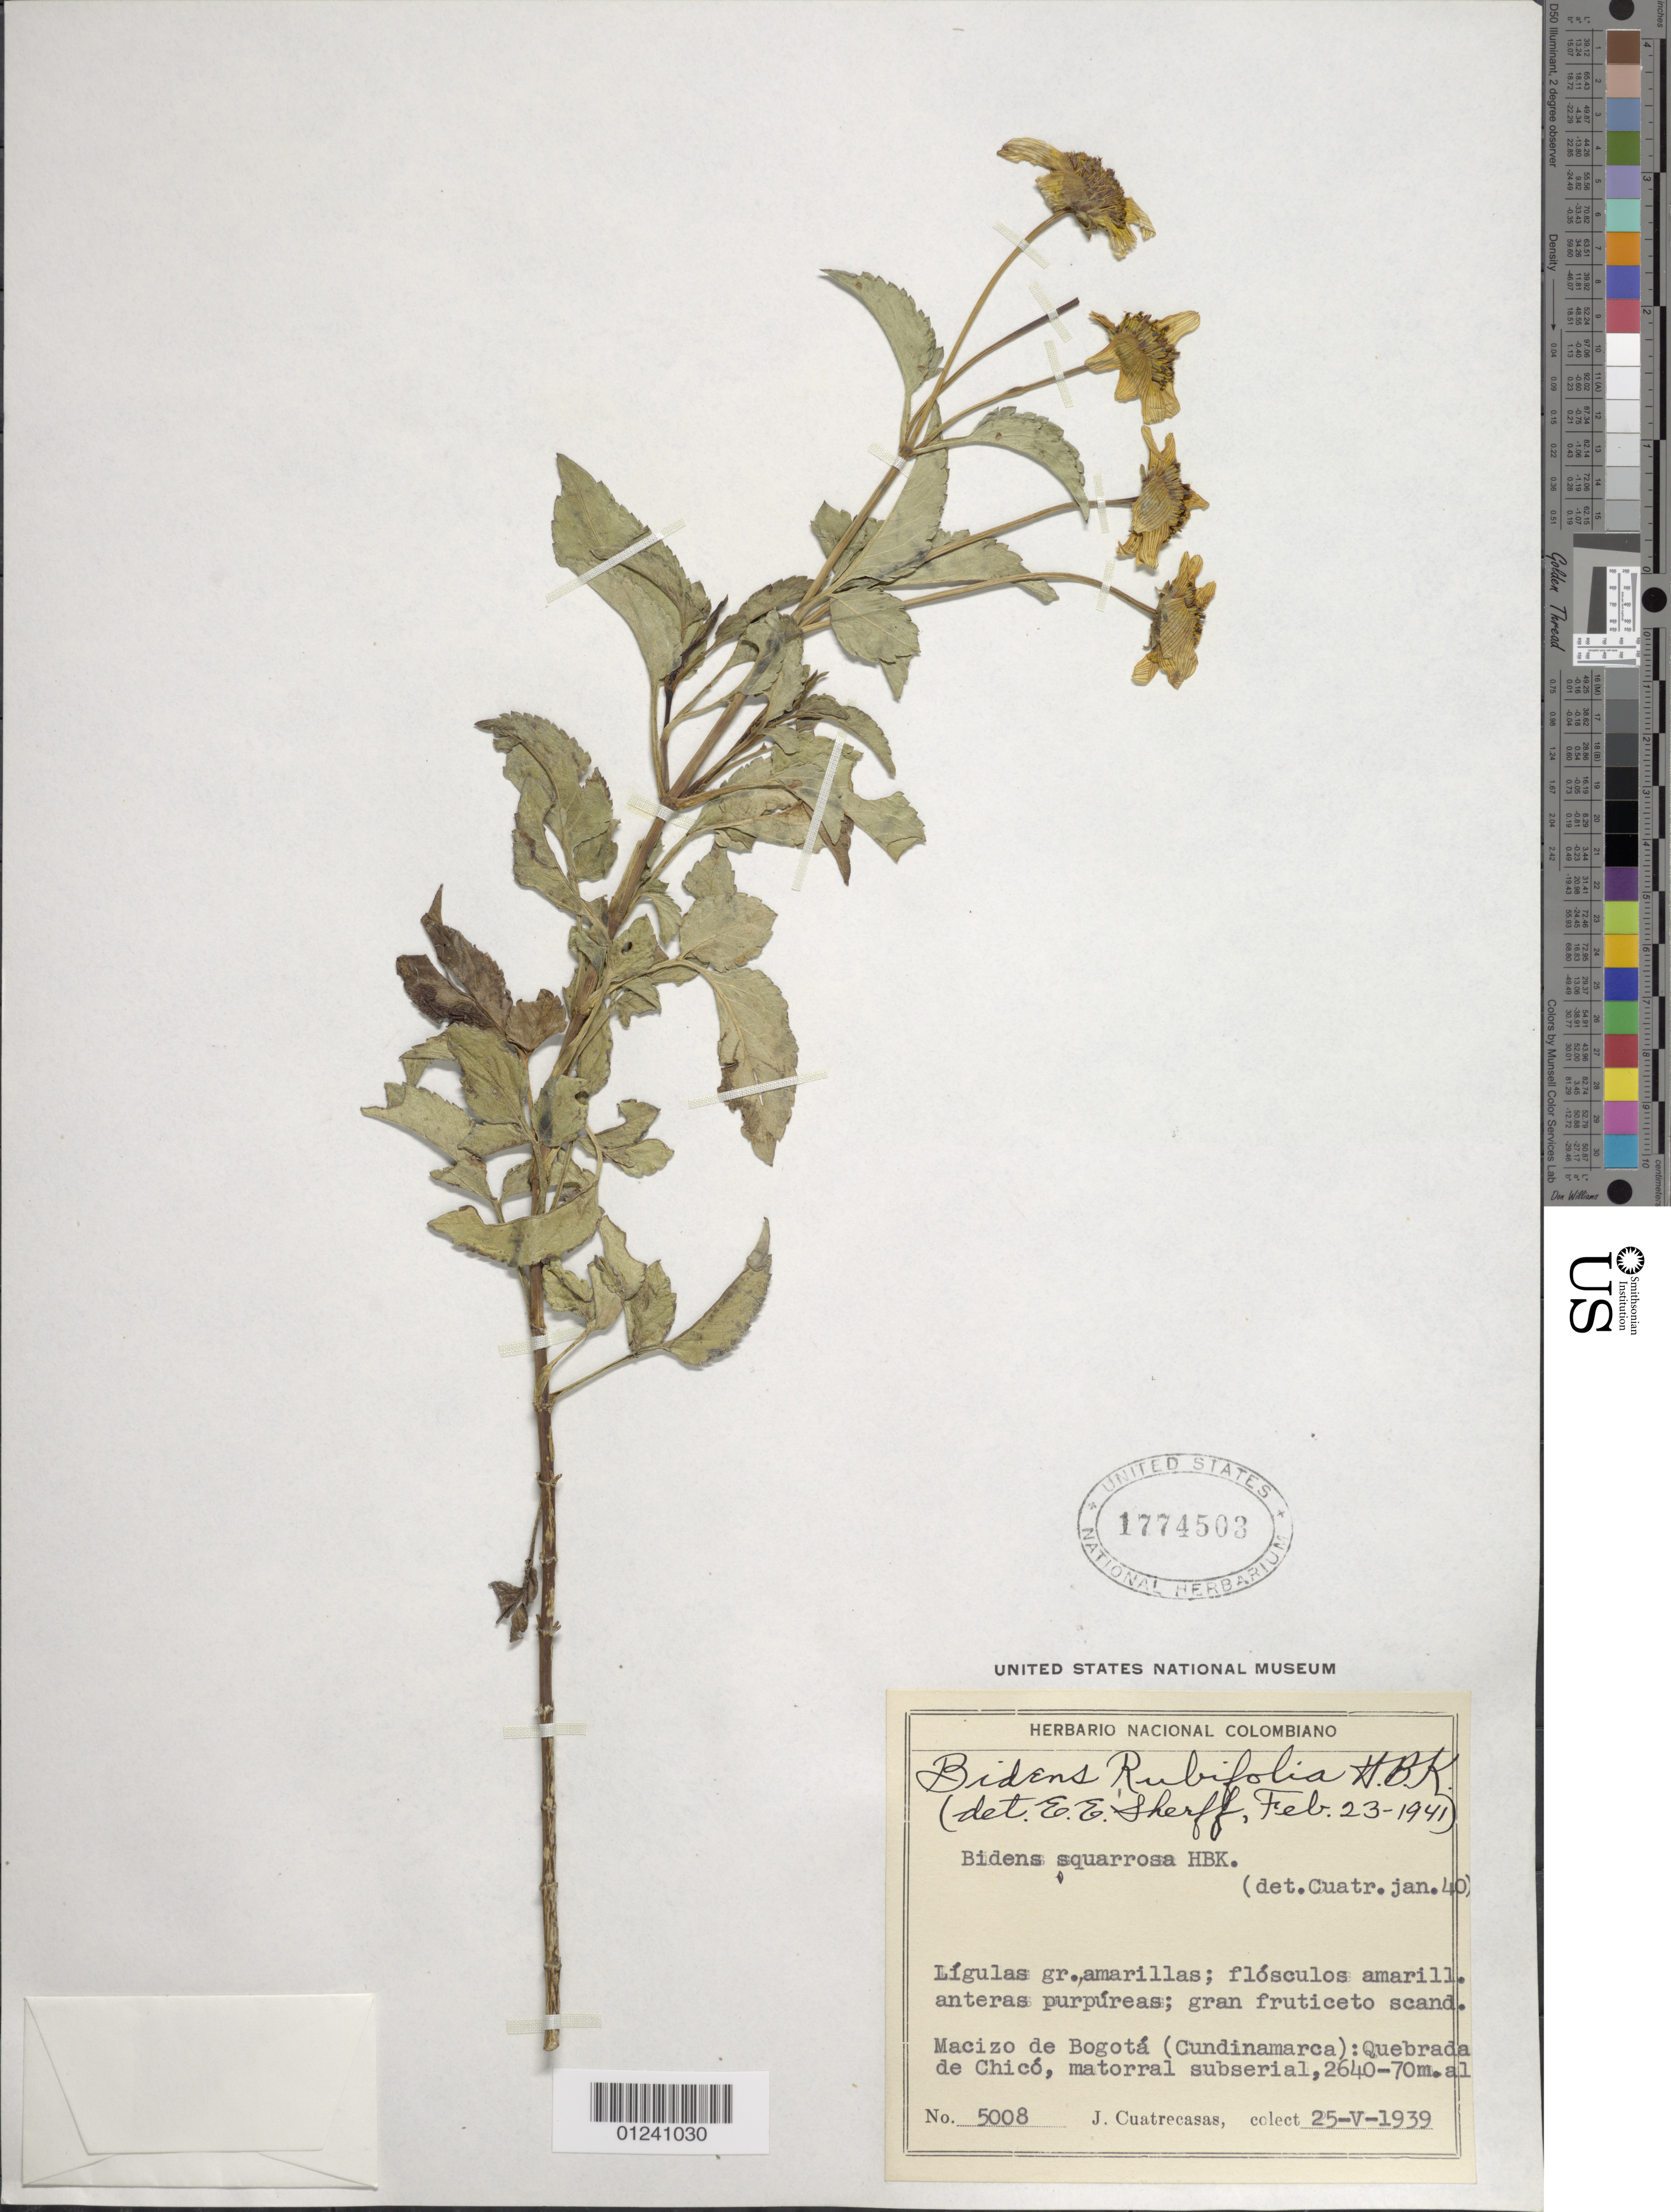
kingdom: Plantae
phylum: Tracheophyta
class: Magnoliopsida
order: Asterales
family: Asteraceae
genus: Bidens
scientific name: Bidens rubifolia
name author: Kunth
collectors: J. Cuatrecasas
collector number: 5008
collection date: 1939-05-25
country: Colombia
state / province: Cundinamarca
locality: Macizo de Bogotá, Quebrada de Chicó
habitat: matorral subserial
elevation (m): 2640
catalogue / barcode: US 1774503